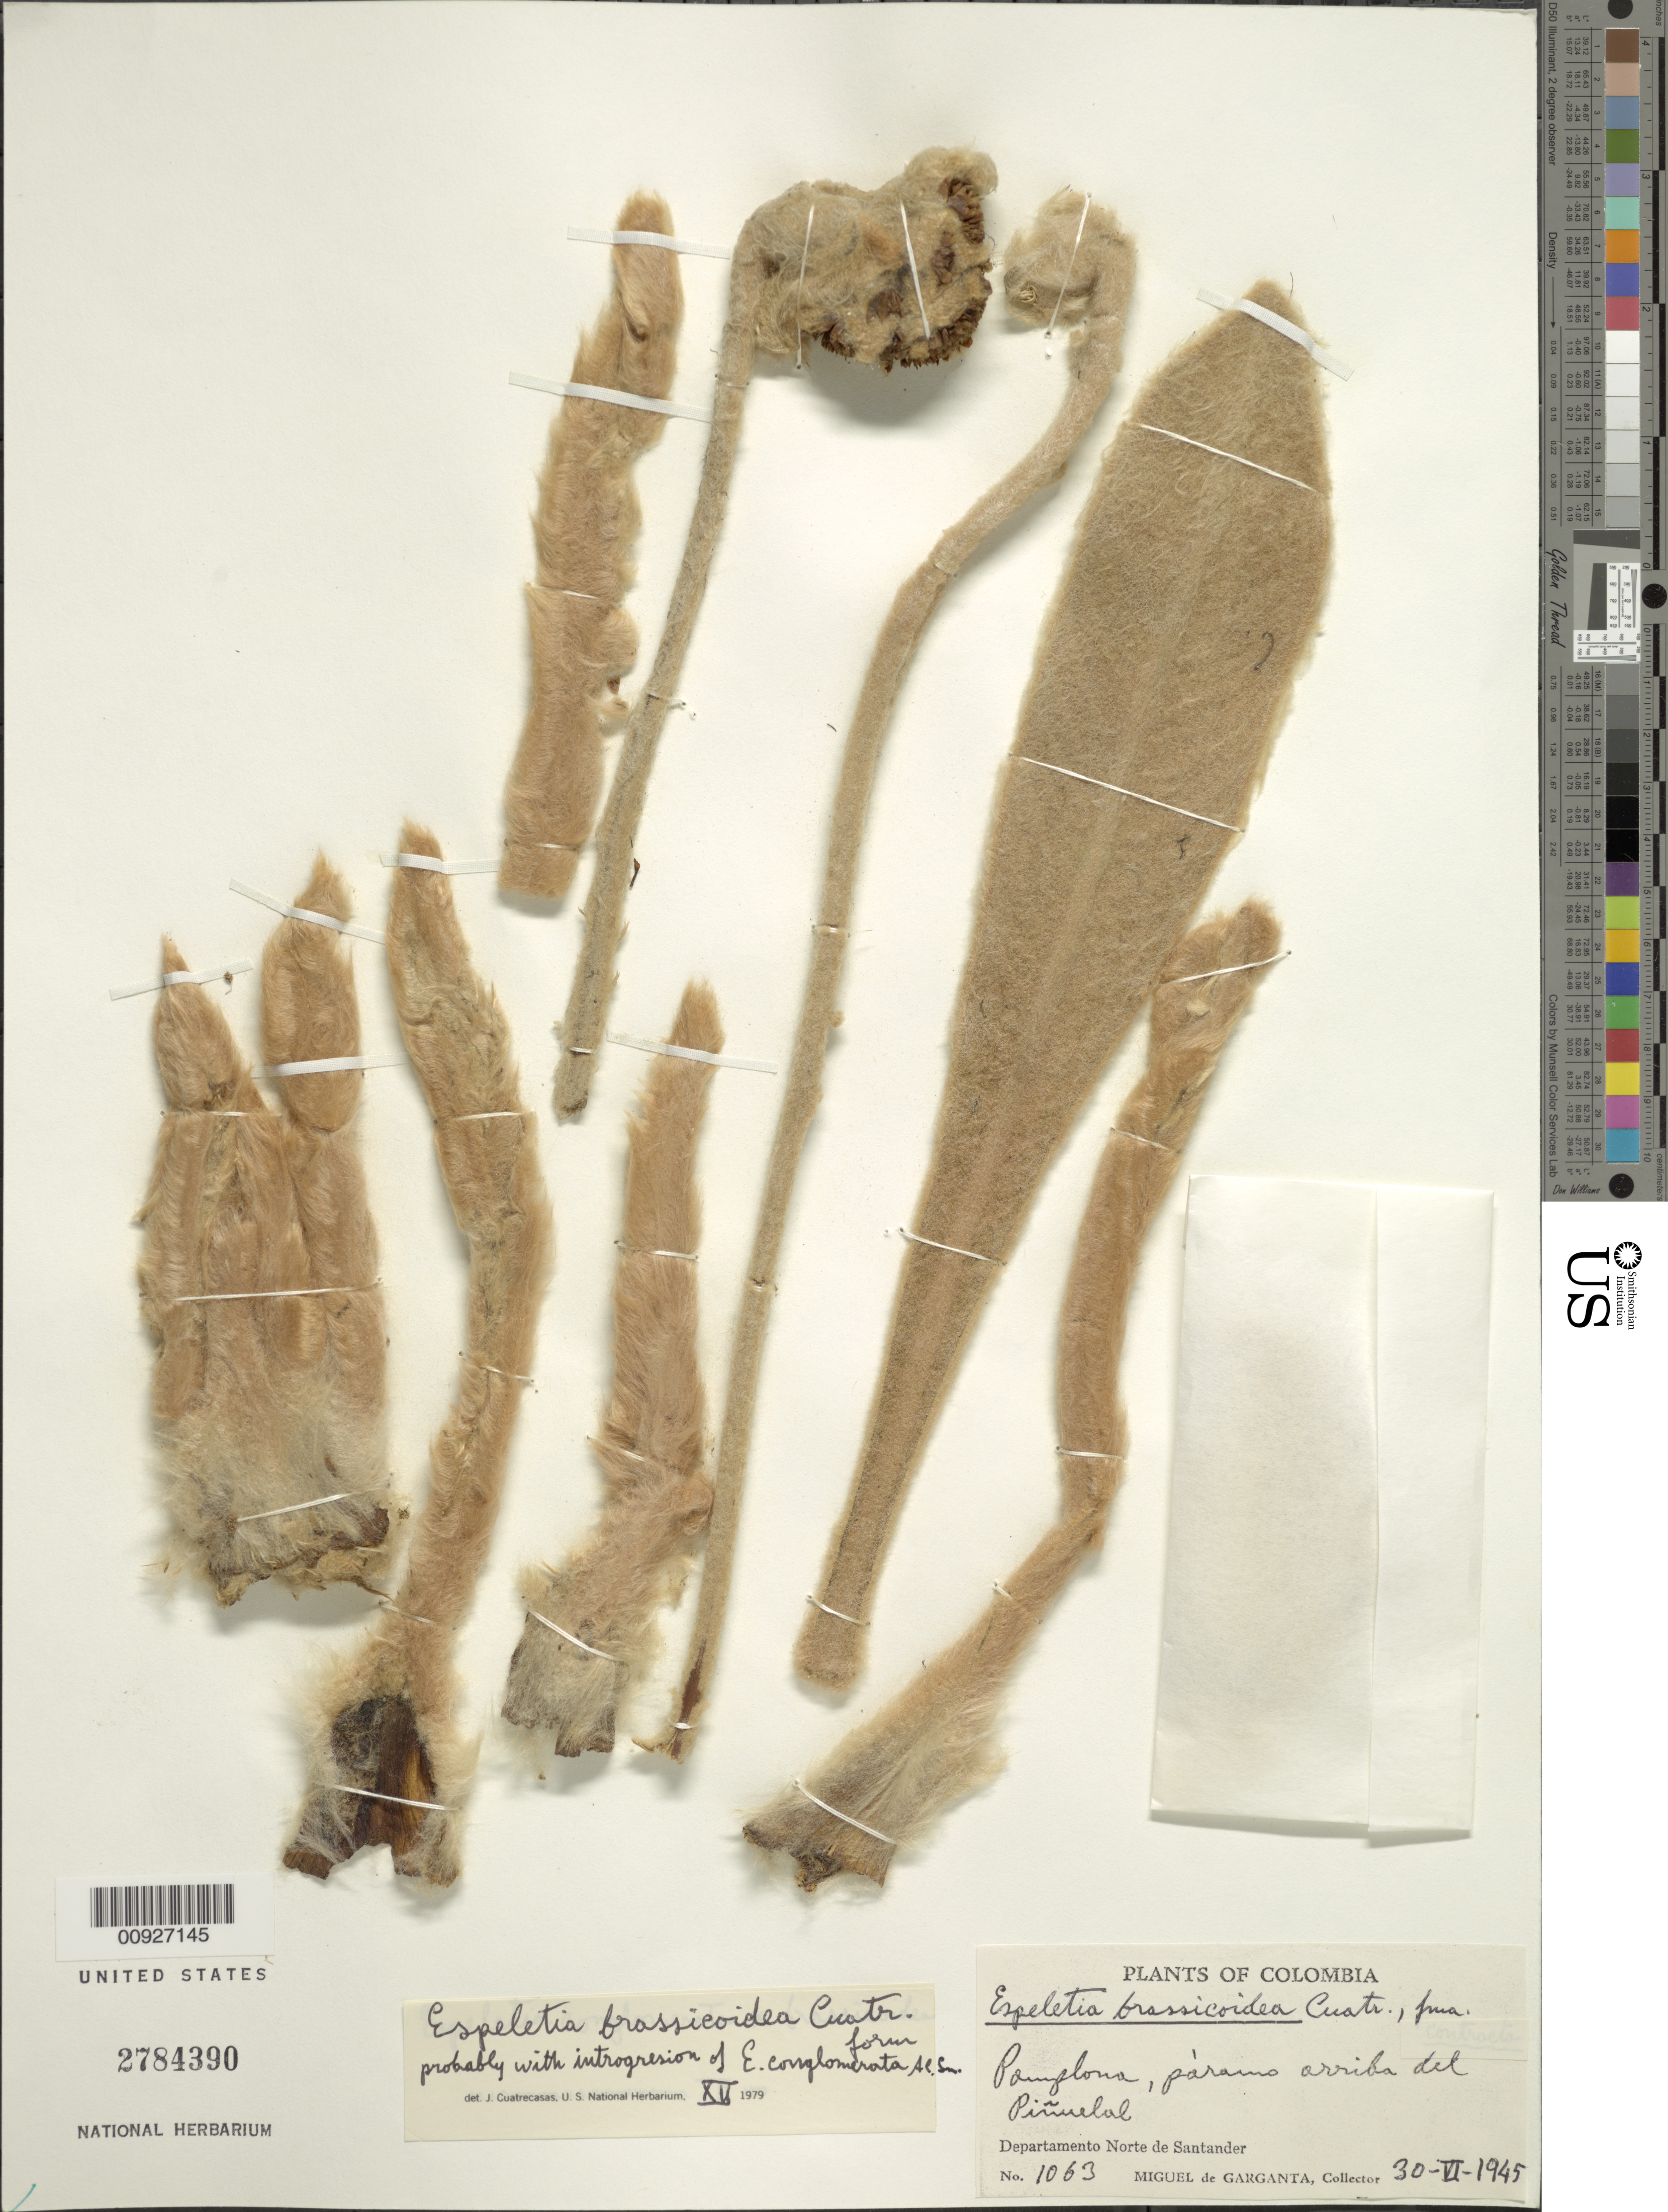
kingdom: Plantae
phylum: Tracheophyta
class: Magnoliopsida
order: Asterales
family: Asteraceae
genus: Espeletia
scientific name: Espeletia brassicoidea Cuatrec. x E. conglomerata introgression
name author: A.C. Sm.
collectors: M. Garganta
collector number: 1063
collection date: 1945-06-30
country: Colombia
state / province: Norte de Santander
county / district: Pamplona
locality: Páramo arriba del Piñuelal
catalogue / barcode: US 2784390